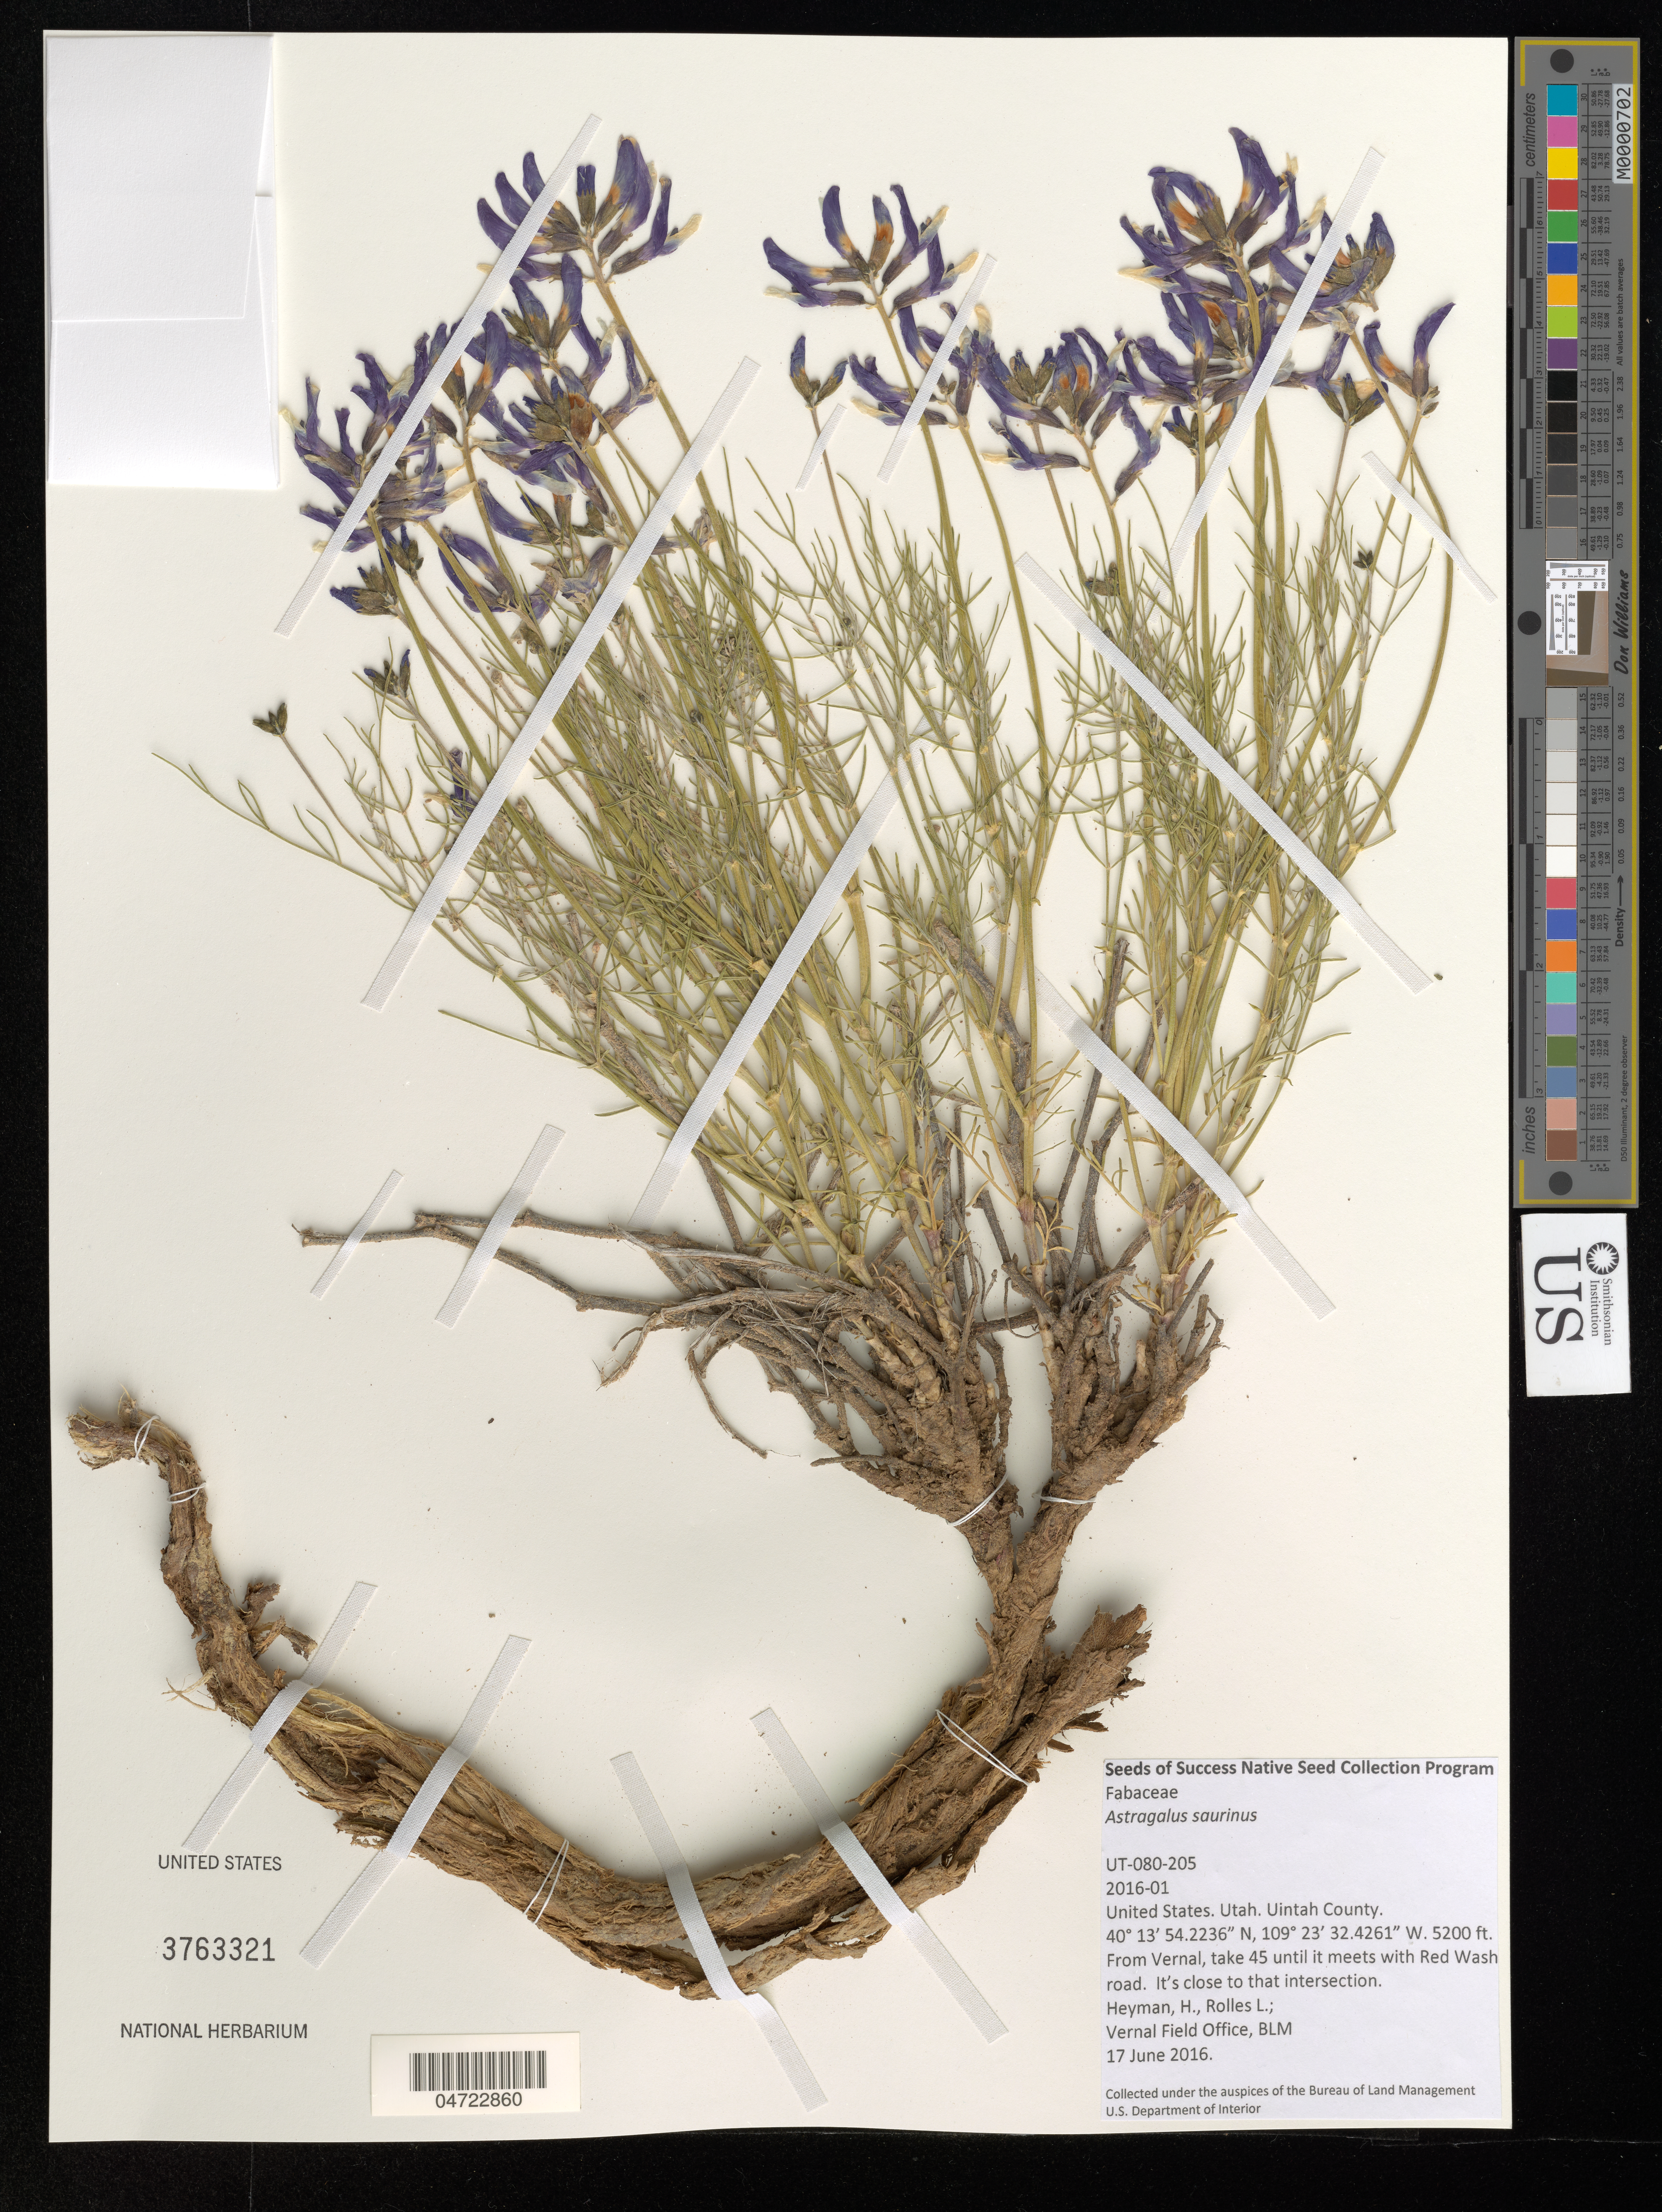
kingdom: Plantae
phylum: Tracheophyta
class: Magnoliopsida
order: Fabales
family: Fabaceae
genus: Astragalus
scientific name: Astragalus saurinus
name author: Barneby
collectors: H. Heyman & L. Rolles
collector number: UT-080-205/2016-01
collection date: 2016-06-17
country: United States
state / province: Utah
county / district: Uintah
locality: Uintah County. From Vernal, take 45 until it meets with Red Wash road. It's close to that intersection.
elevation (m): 1585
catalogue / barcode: US 3763321